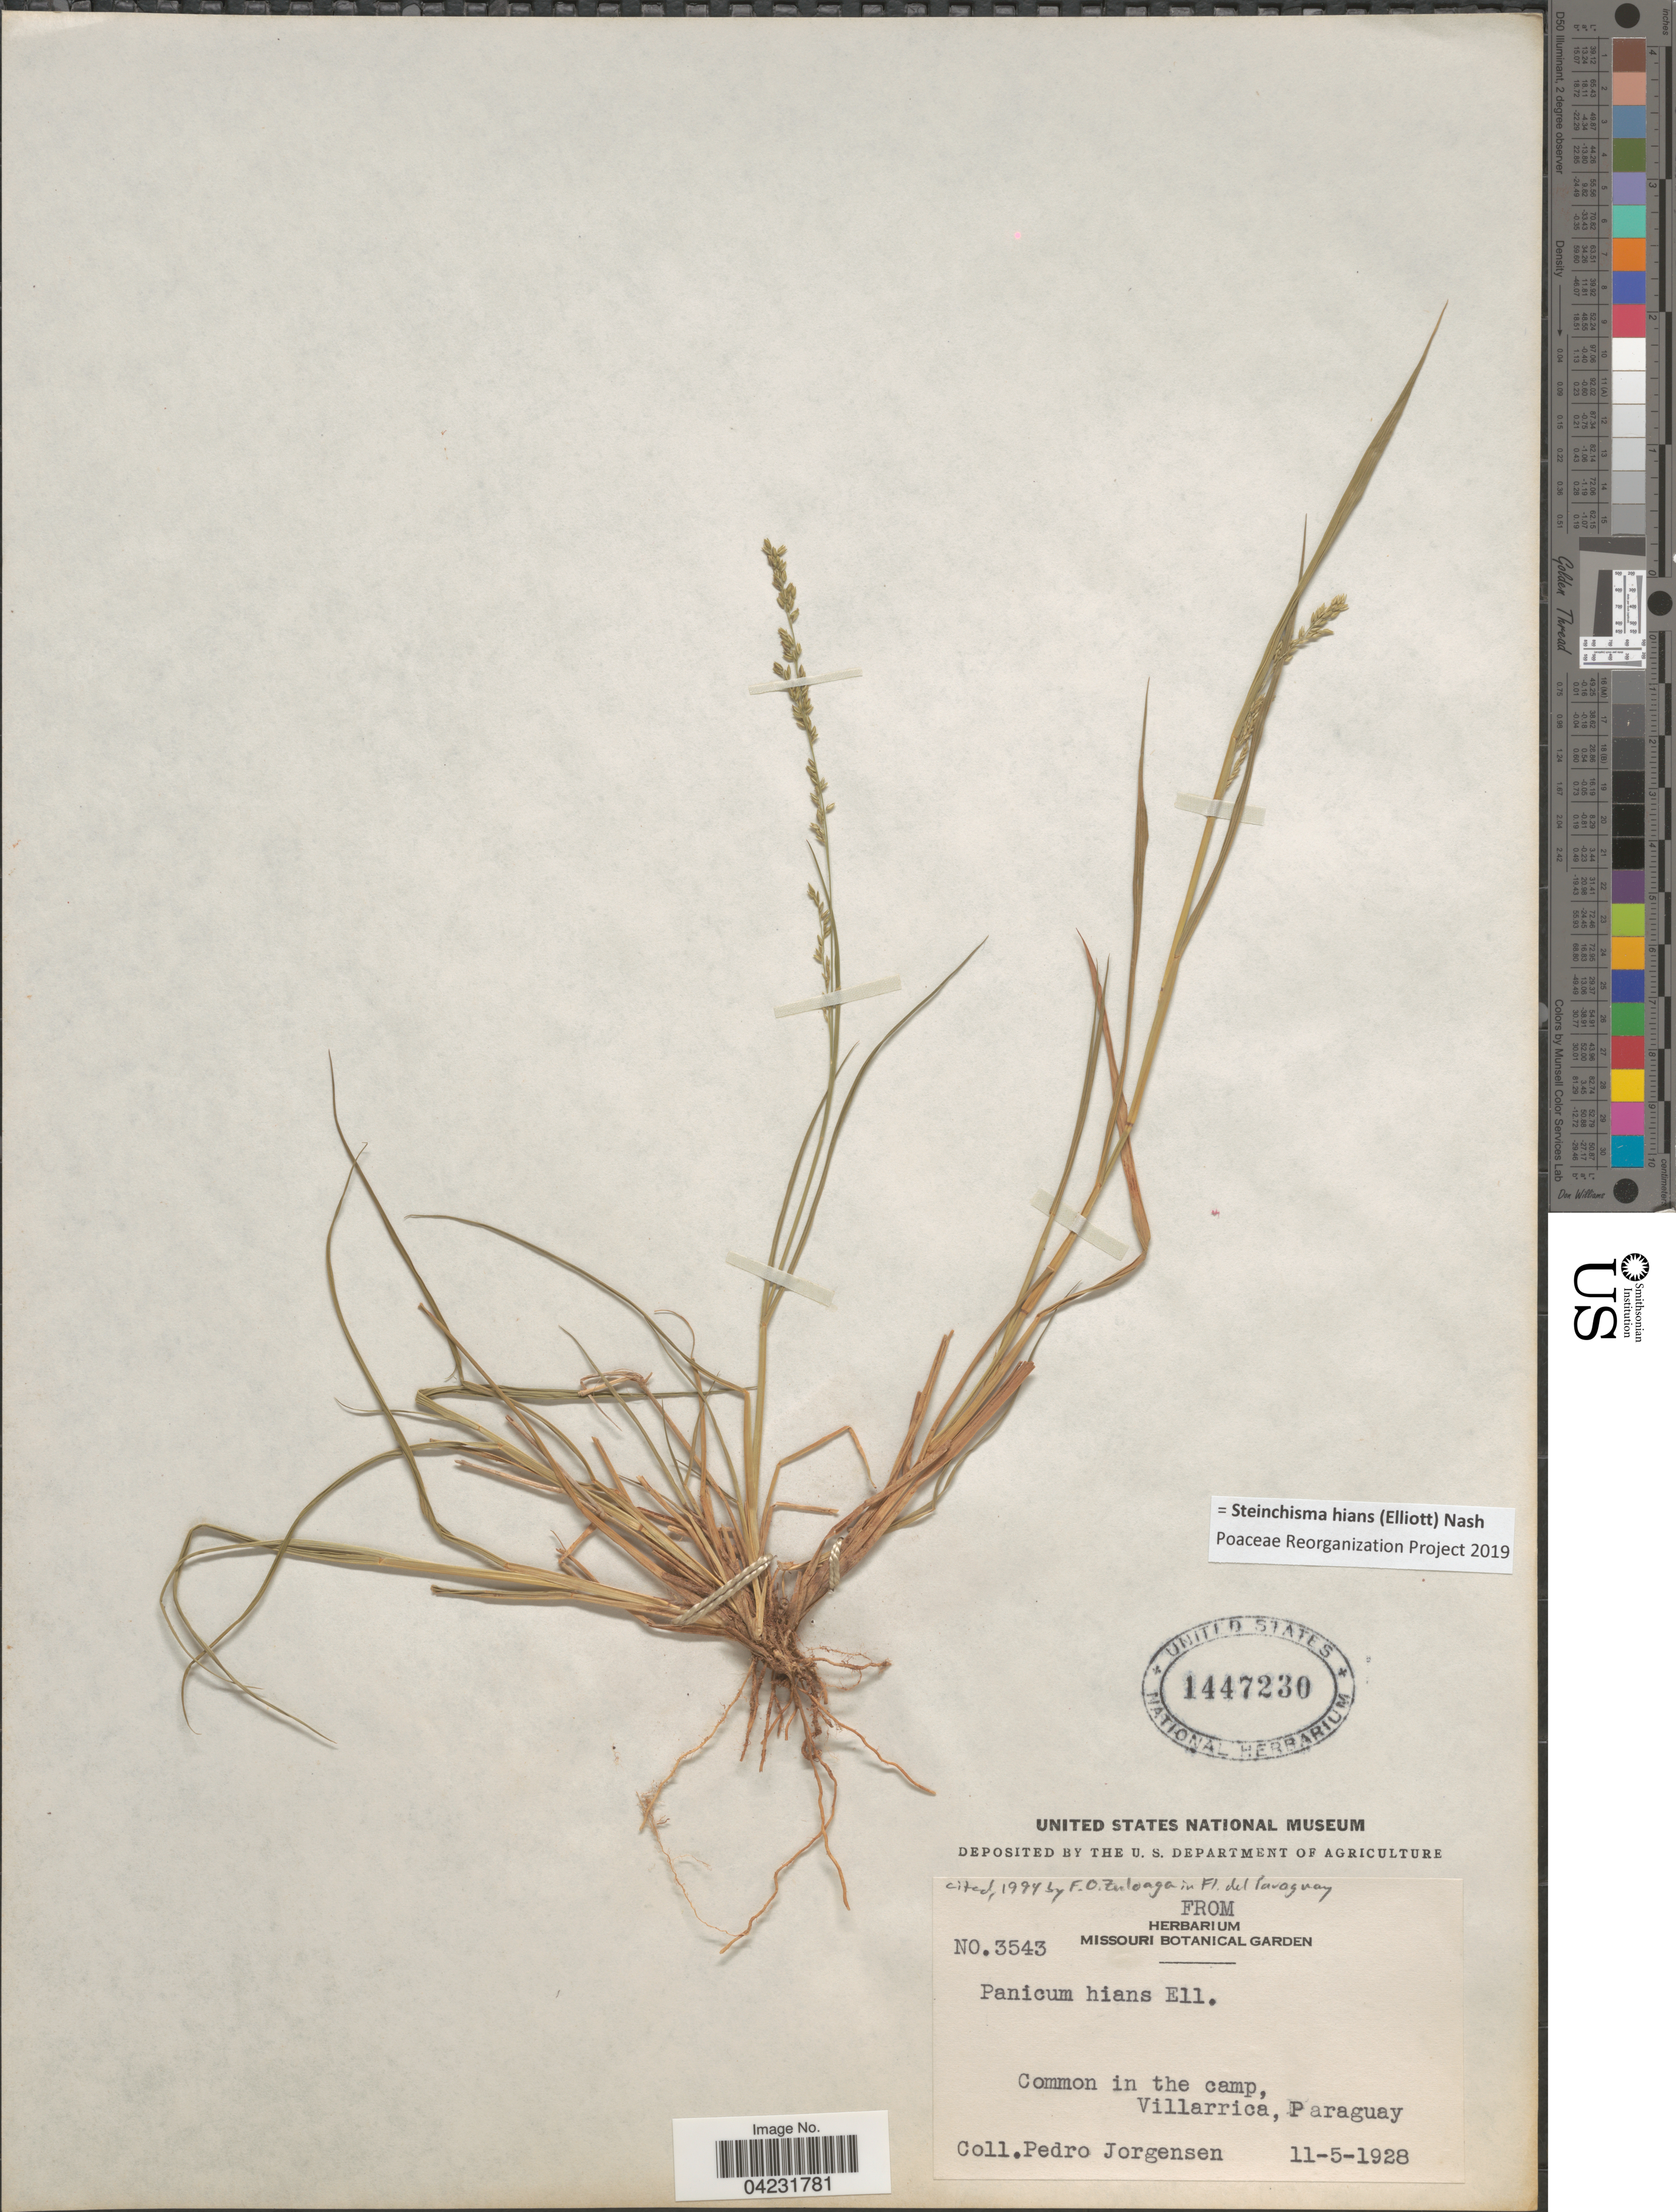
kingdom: Plantae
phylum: Tracheophyta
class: Liliopsida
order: Poales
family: Poaceae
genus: Steinchisma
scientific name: Steinchisma hians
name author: (Elliott) Nash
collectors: P. Jörgensen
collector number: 3543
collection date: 1928-05-11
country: Paraguay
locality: Common in the camp, Villarrica.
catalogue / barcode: US 1447230